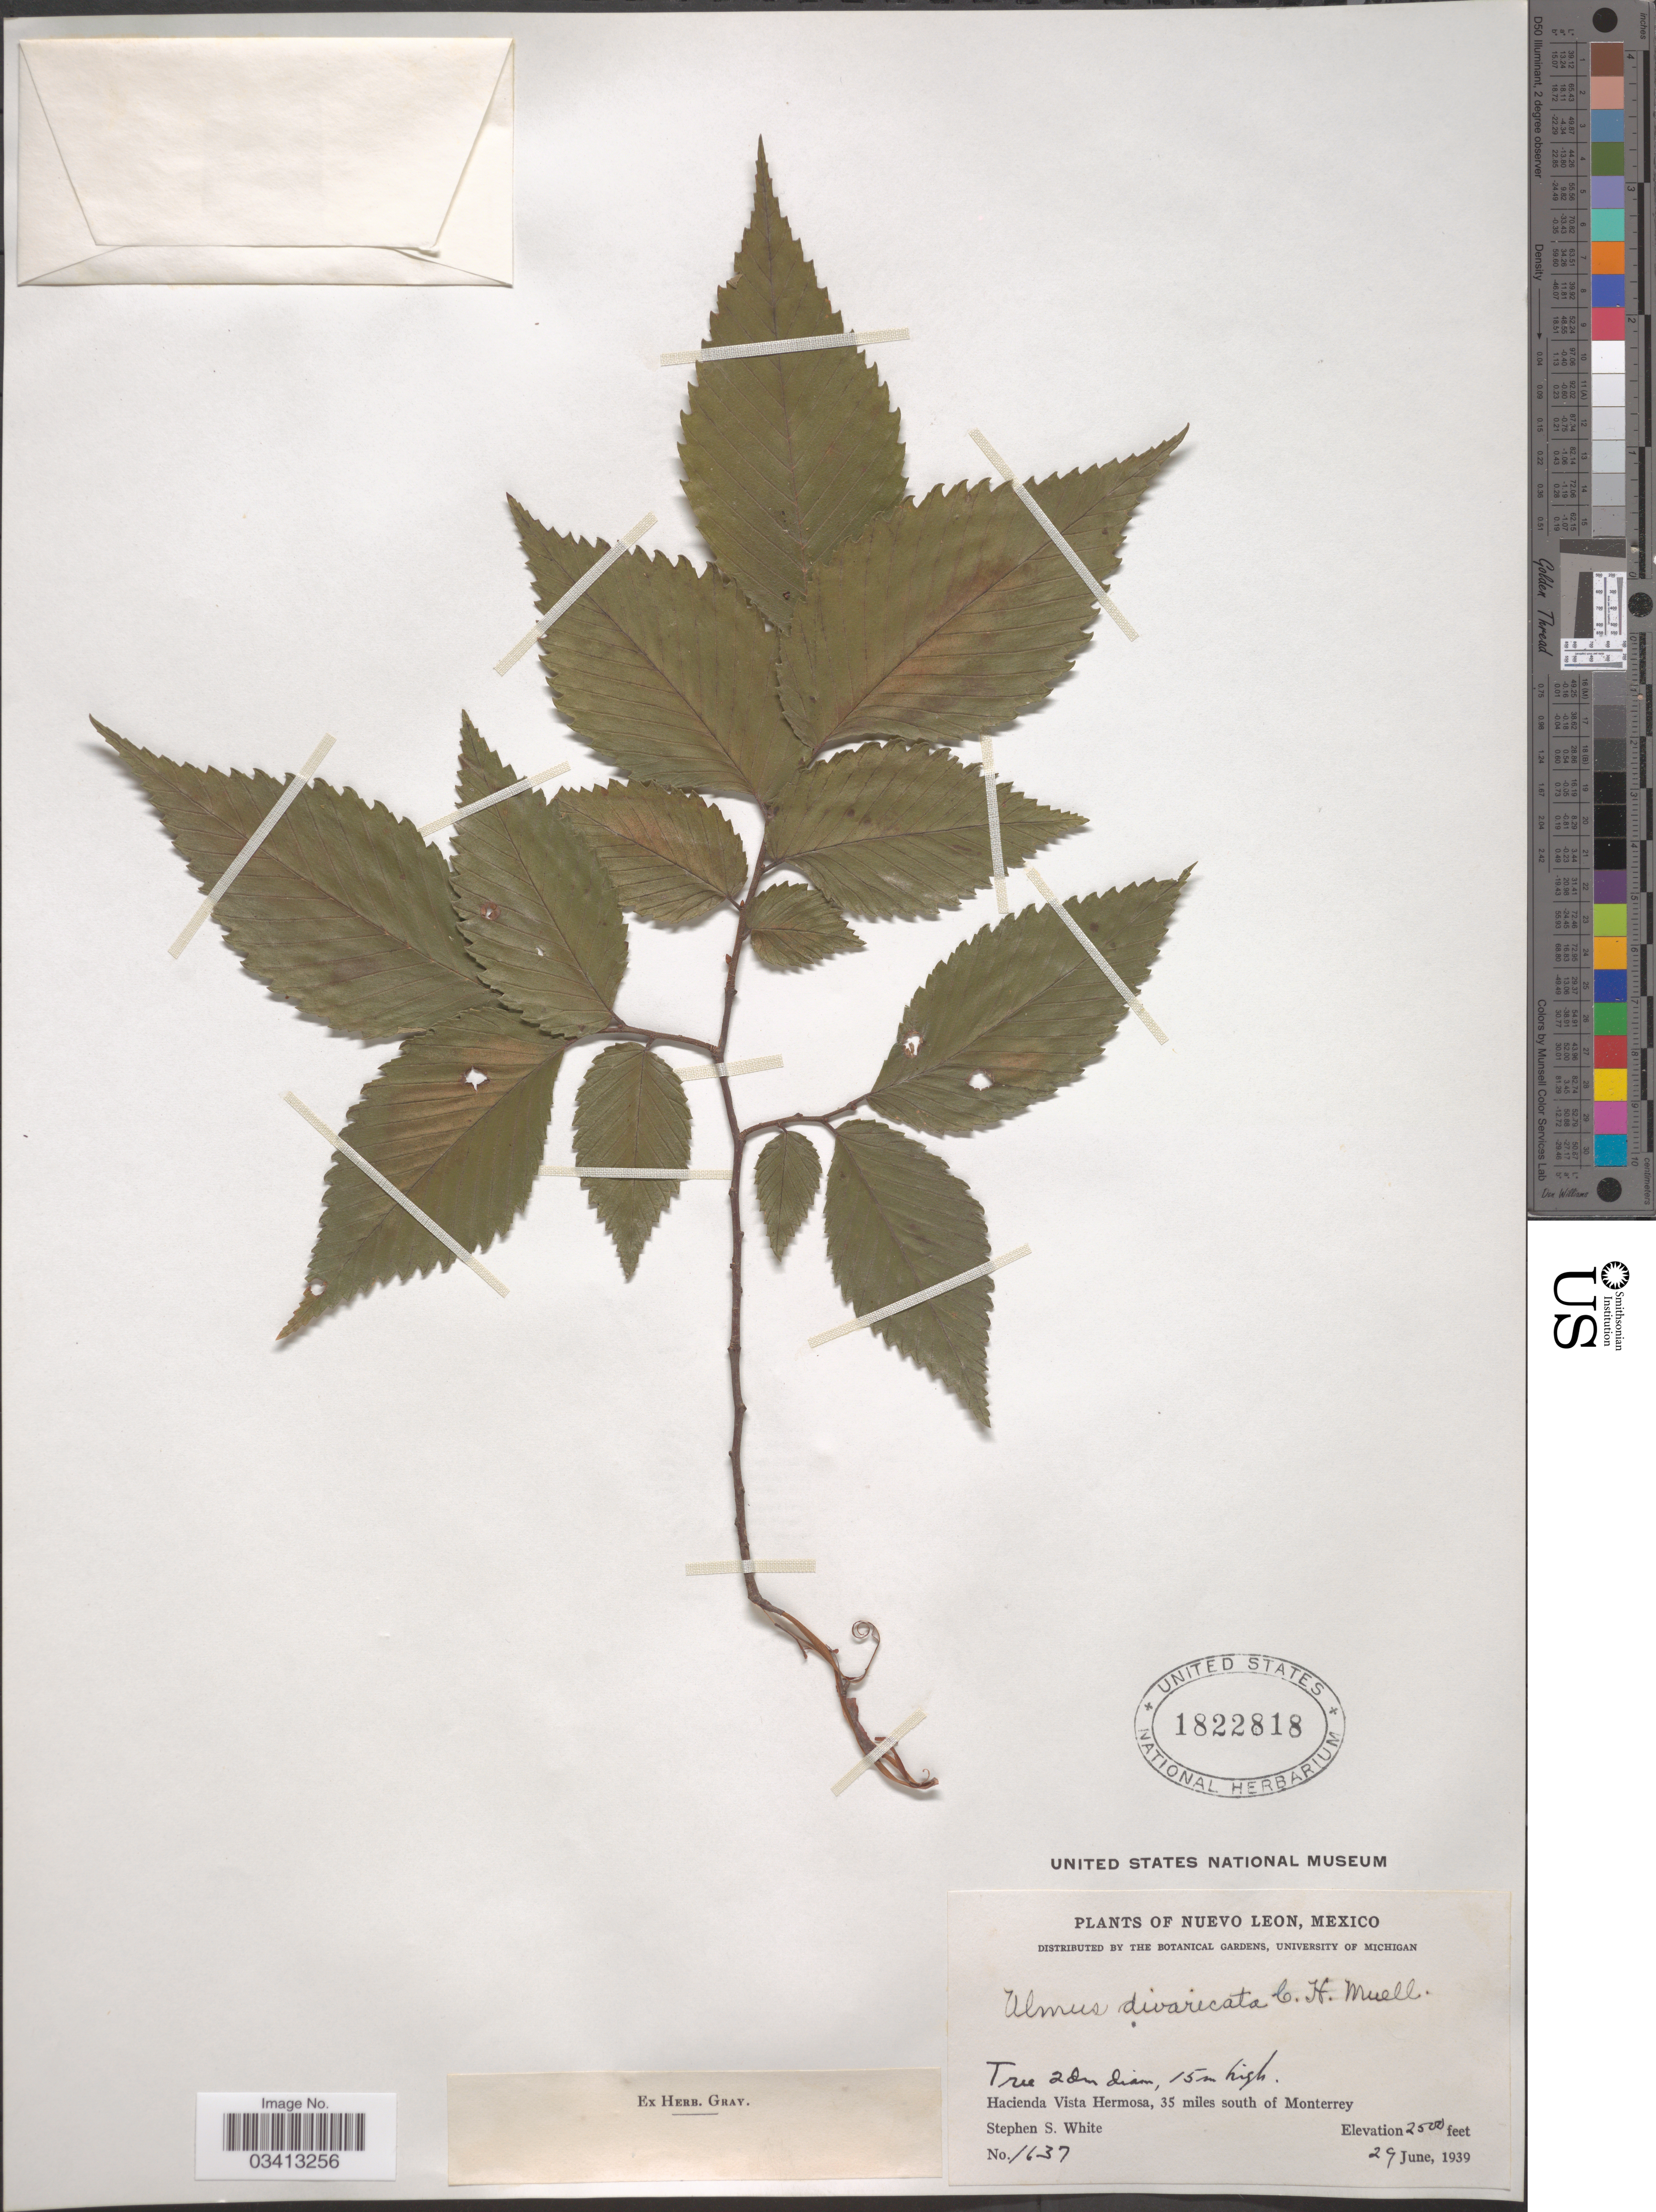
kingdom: Plantae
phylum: Tracheophyta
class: Magnoliopsida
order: Rosales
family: Ulmaceae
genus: Ulmus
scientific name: Ulmus divaricata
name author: C.H. Mull.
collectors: S. S. White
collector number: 1637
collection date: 1939-06-29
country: Mexico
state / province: Nuevo León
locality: Hacienda Vista Hermosa, 35 miles south of Monterrey.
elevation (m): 762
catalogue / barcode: US 1822818